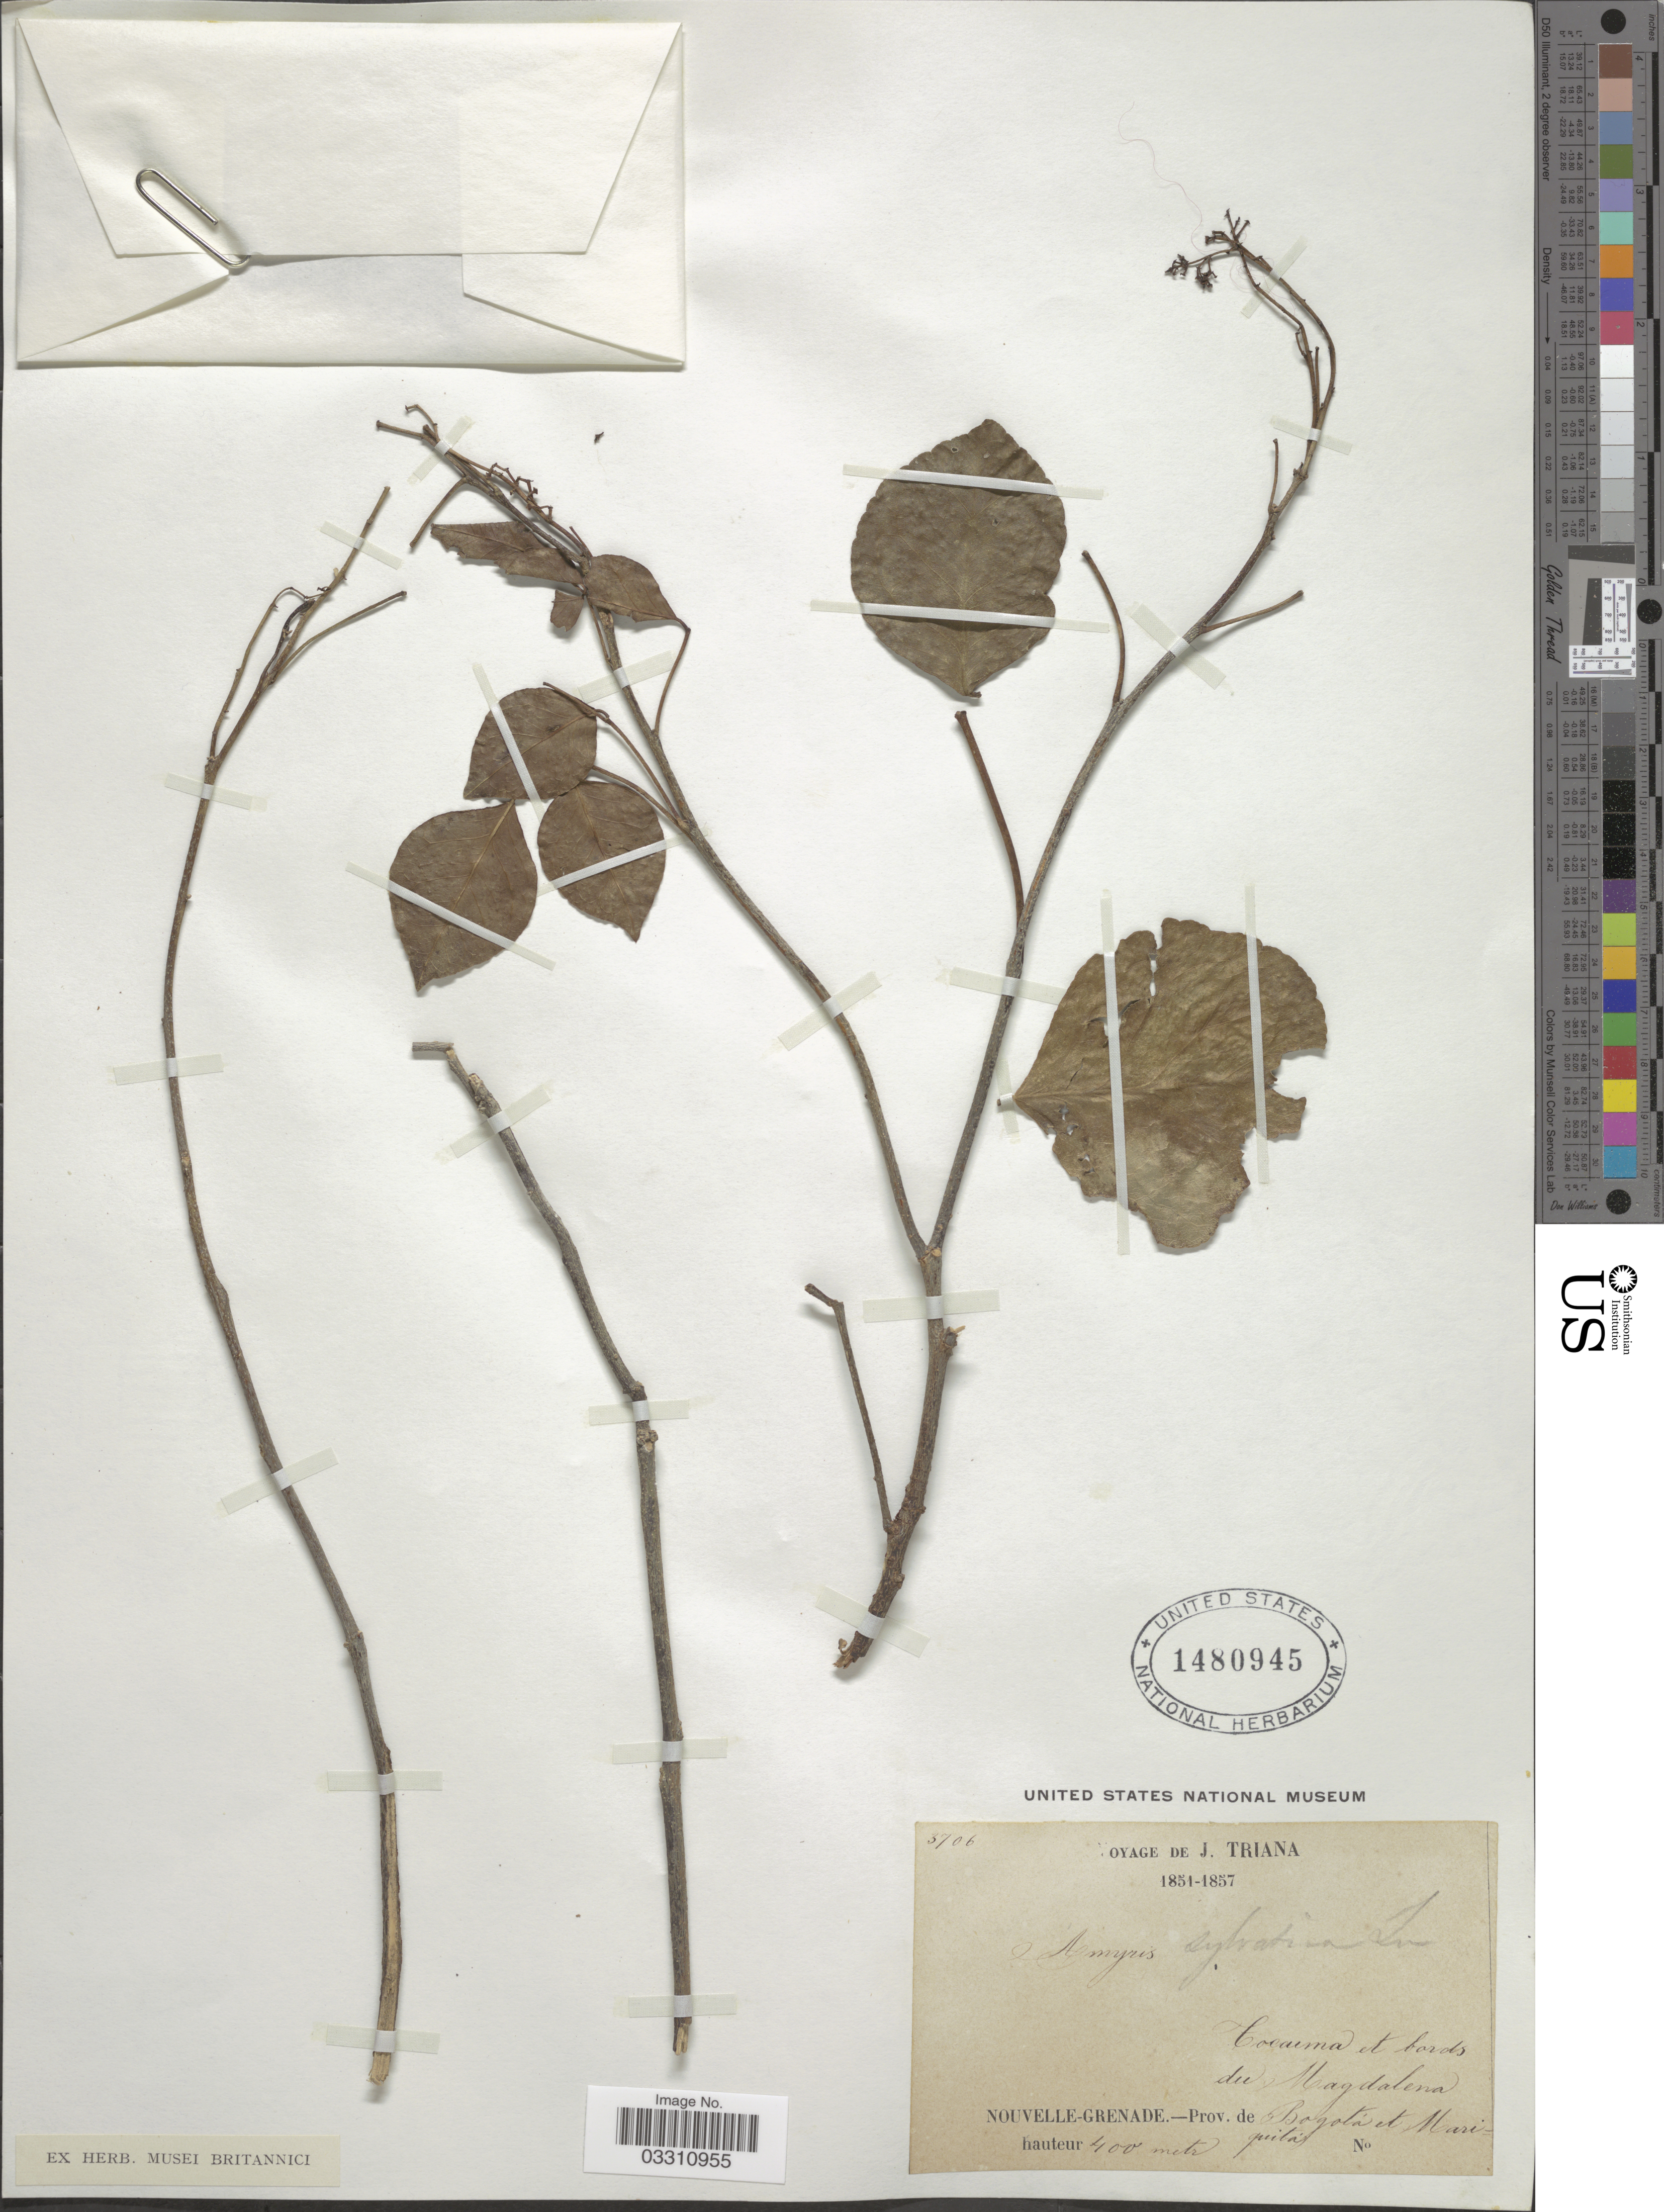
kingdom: Plantae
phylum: Tracheophyta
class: Magnoliopsida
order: Sapindales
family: Rutaceae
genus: Amyris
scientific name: Amyris sylvatica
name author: Jacq.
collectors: J. Triana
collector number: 3706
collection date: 1851/1857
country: Colombia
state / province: Magdalena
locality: Tocaima et bords du Magdalena, Nouvelle-Grenade.-Prov. de Bogota Mariquita.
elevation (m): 400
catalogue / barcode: US 1480945